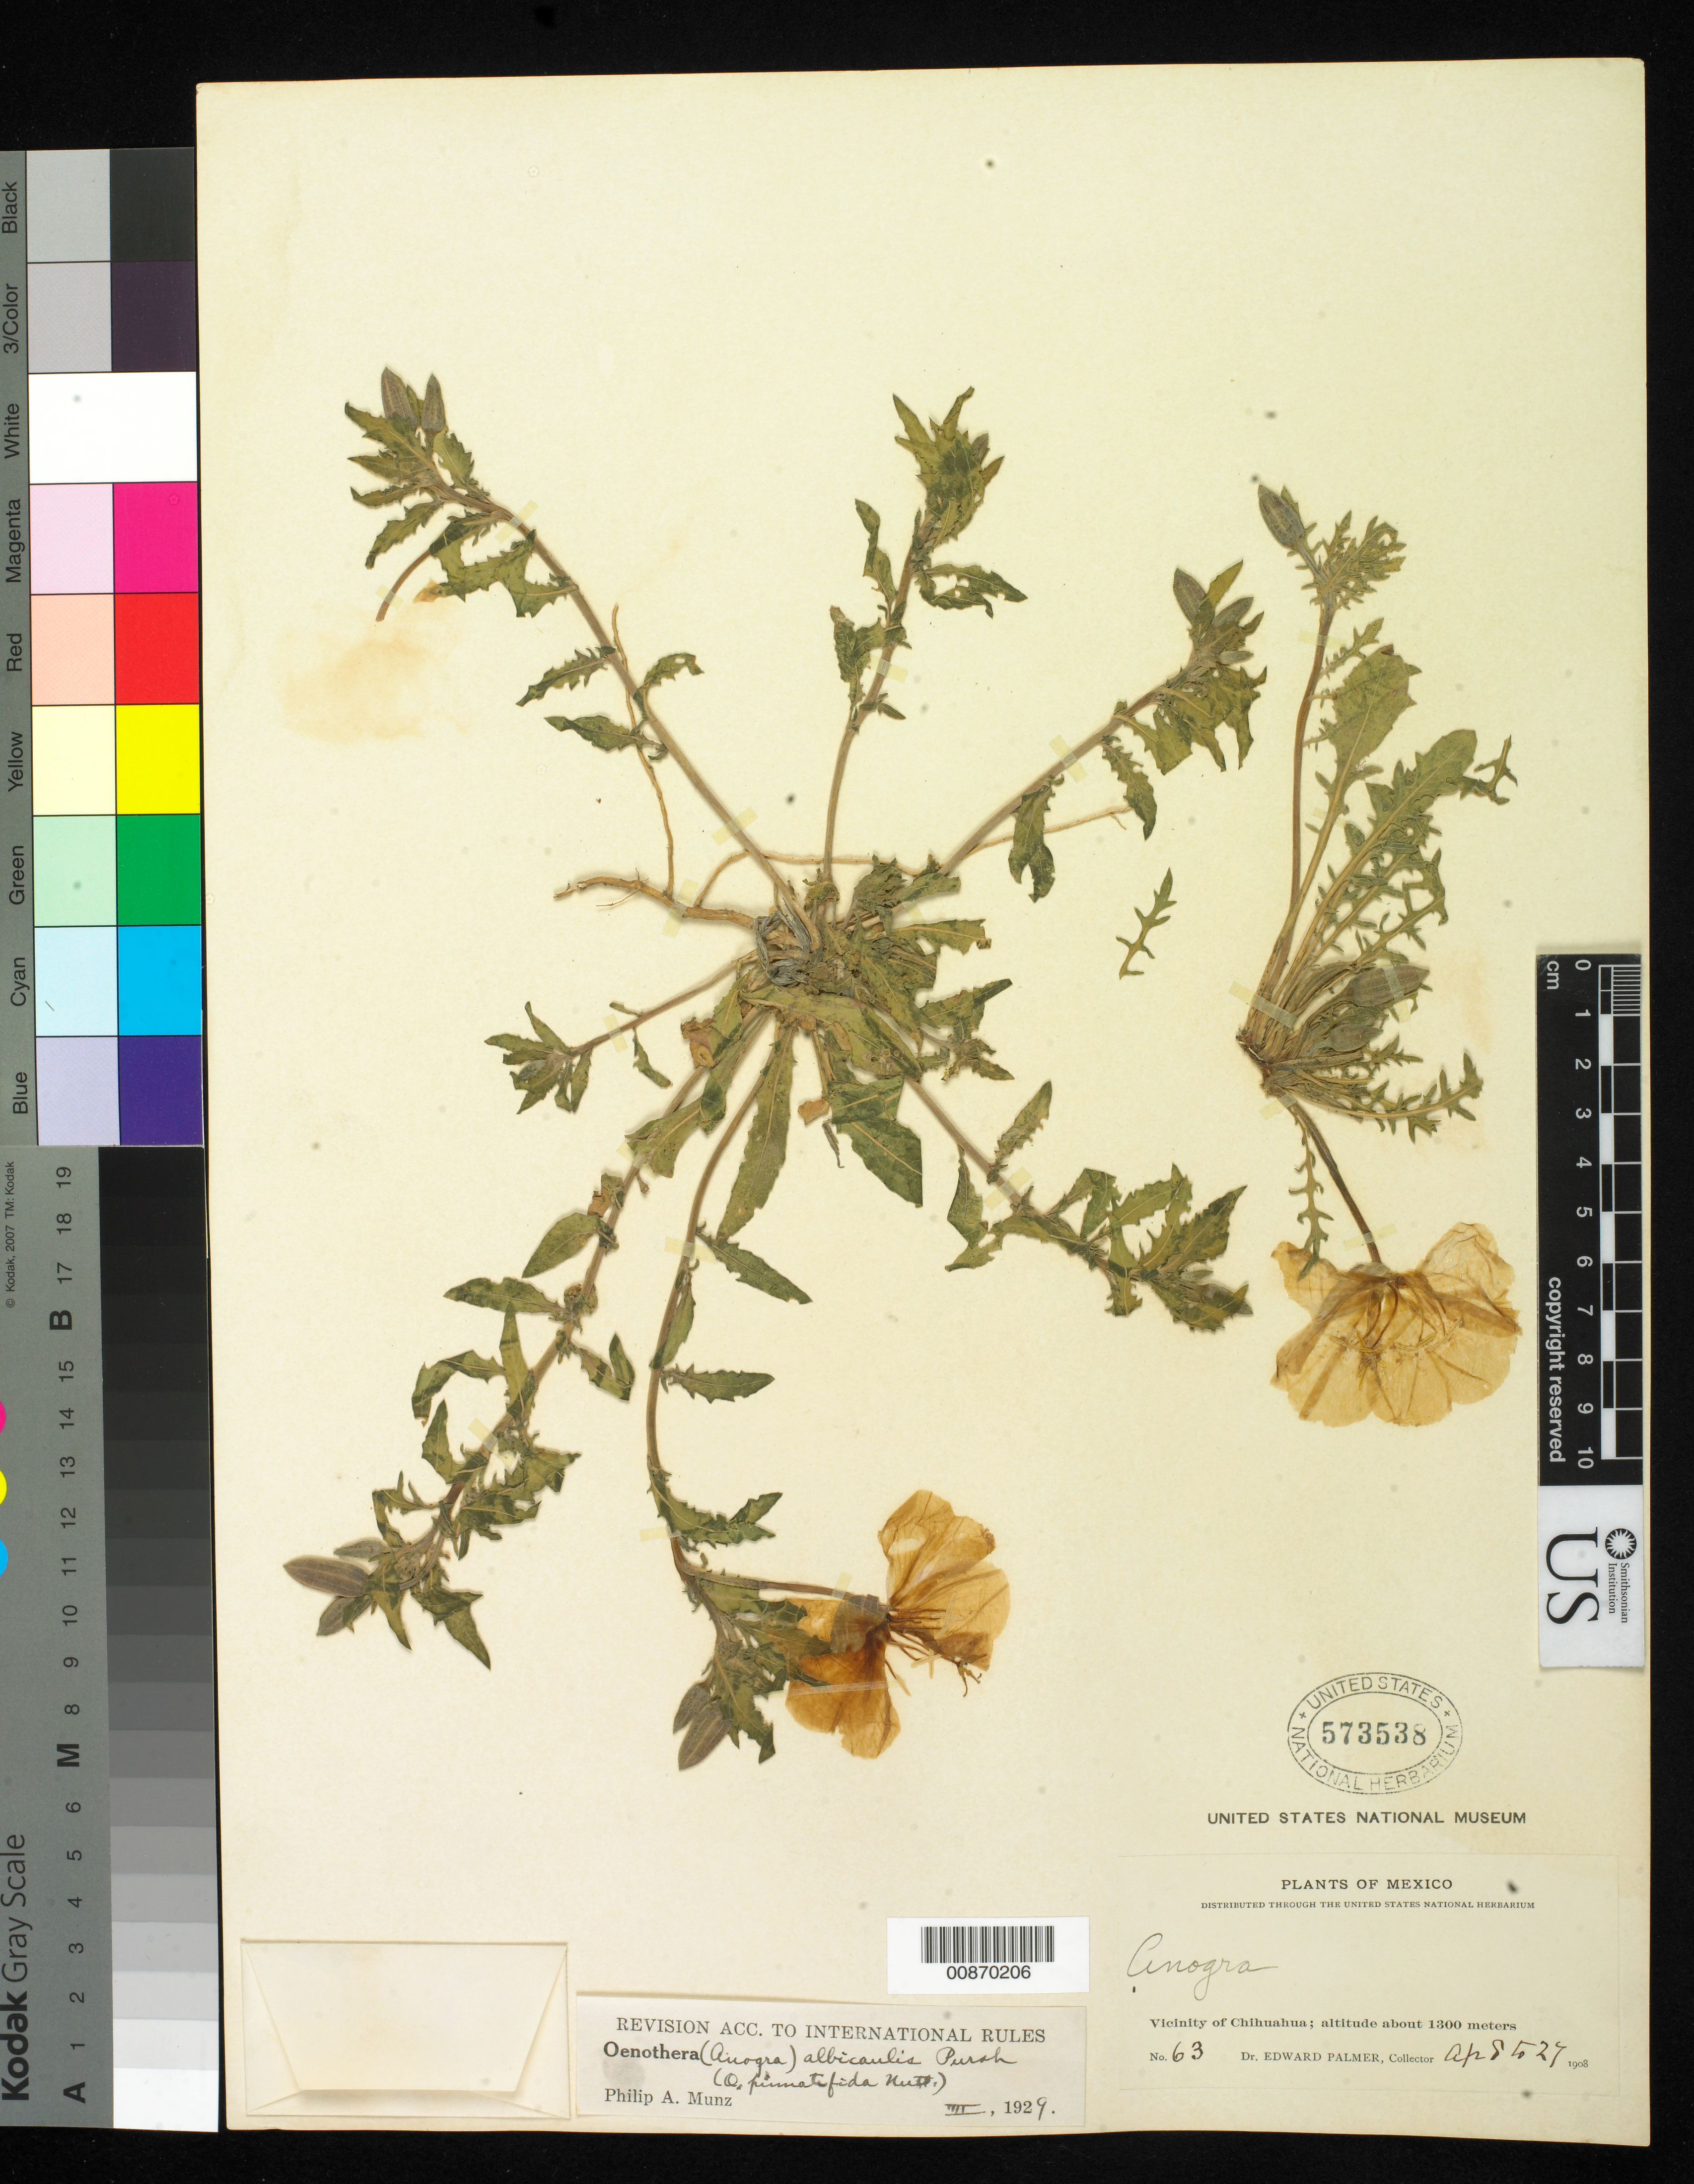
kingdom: Plantae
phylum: Tracheophyta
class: Magnoliopsida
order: Myrtales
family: Onagraceae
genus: Oenothera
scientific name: Oenothera albicaulis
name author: Pursh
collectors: E. Palmer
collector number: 63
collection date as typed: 08 Apr 1908 to 27 Apr 1908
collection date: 1908-04-08/1908-04-27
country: Mexico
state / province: Chihuahua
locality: Vicinity of Chihuahua.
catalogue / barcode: US 573538